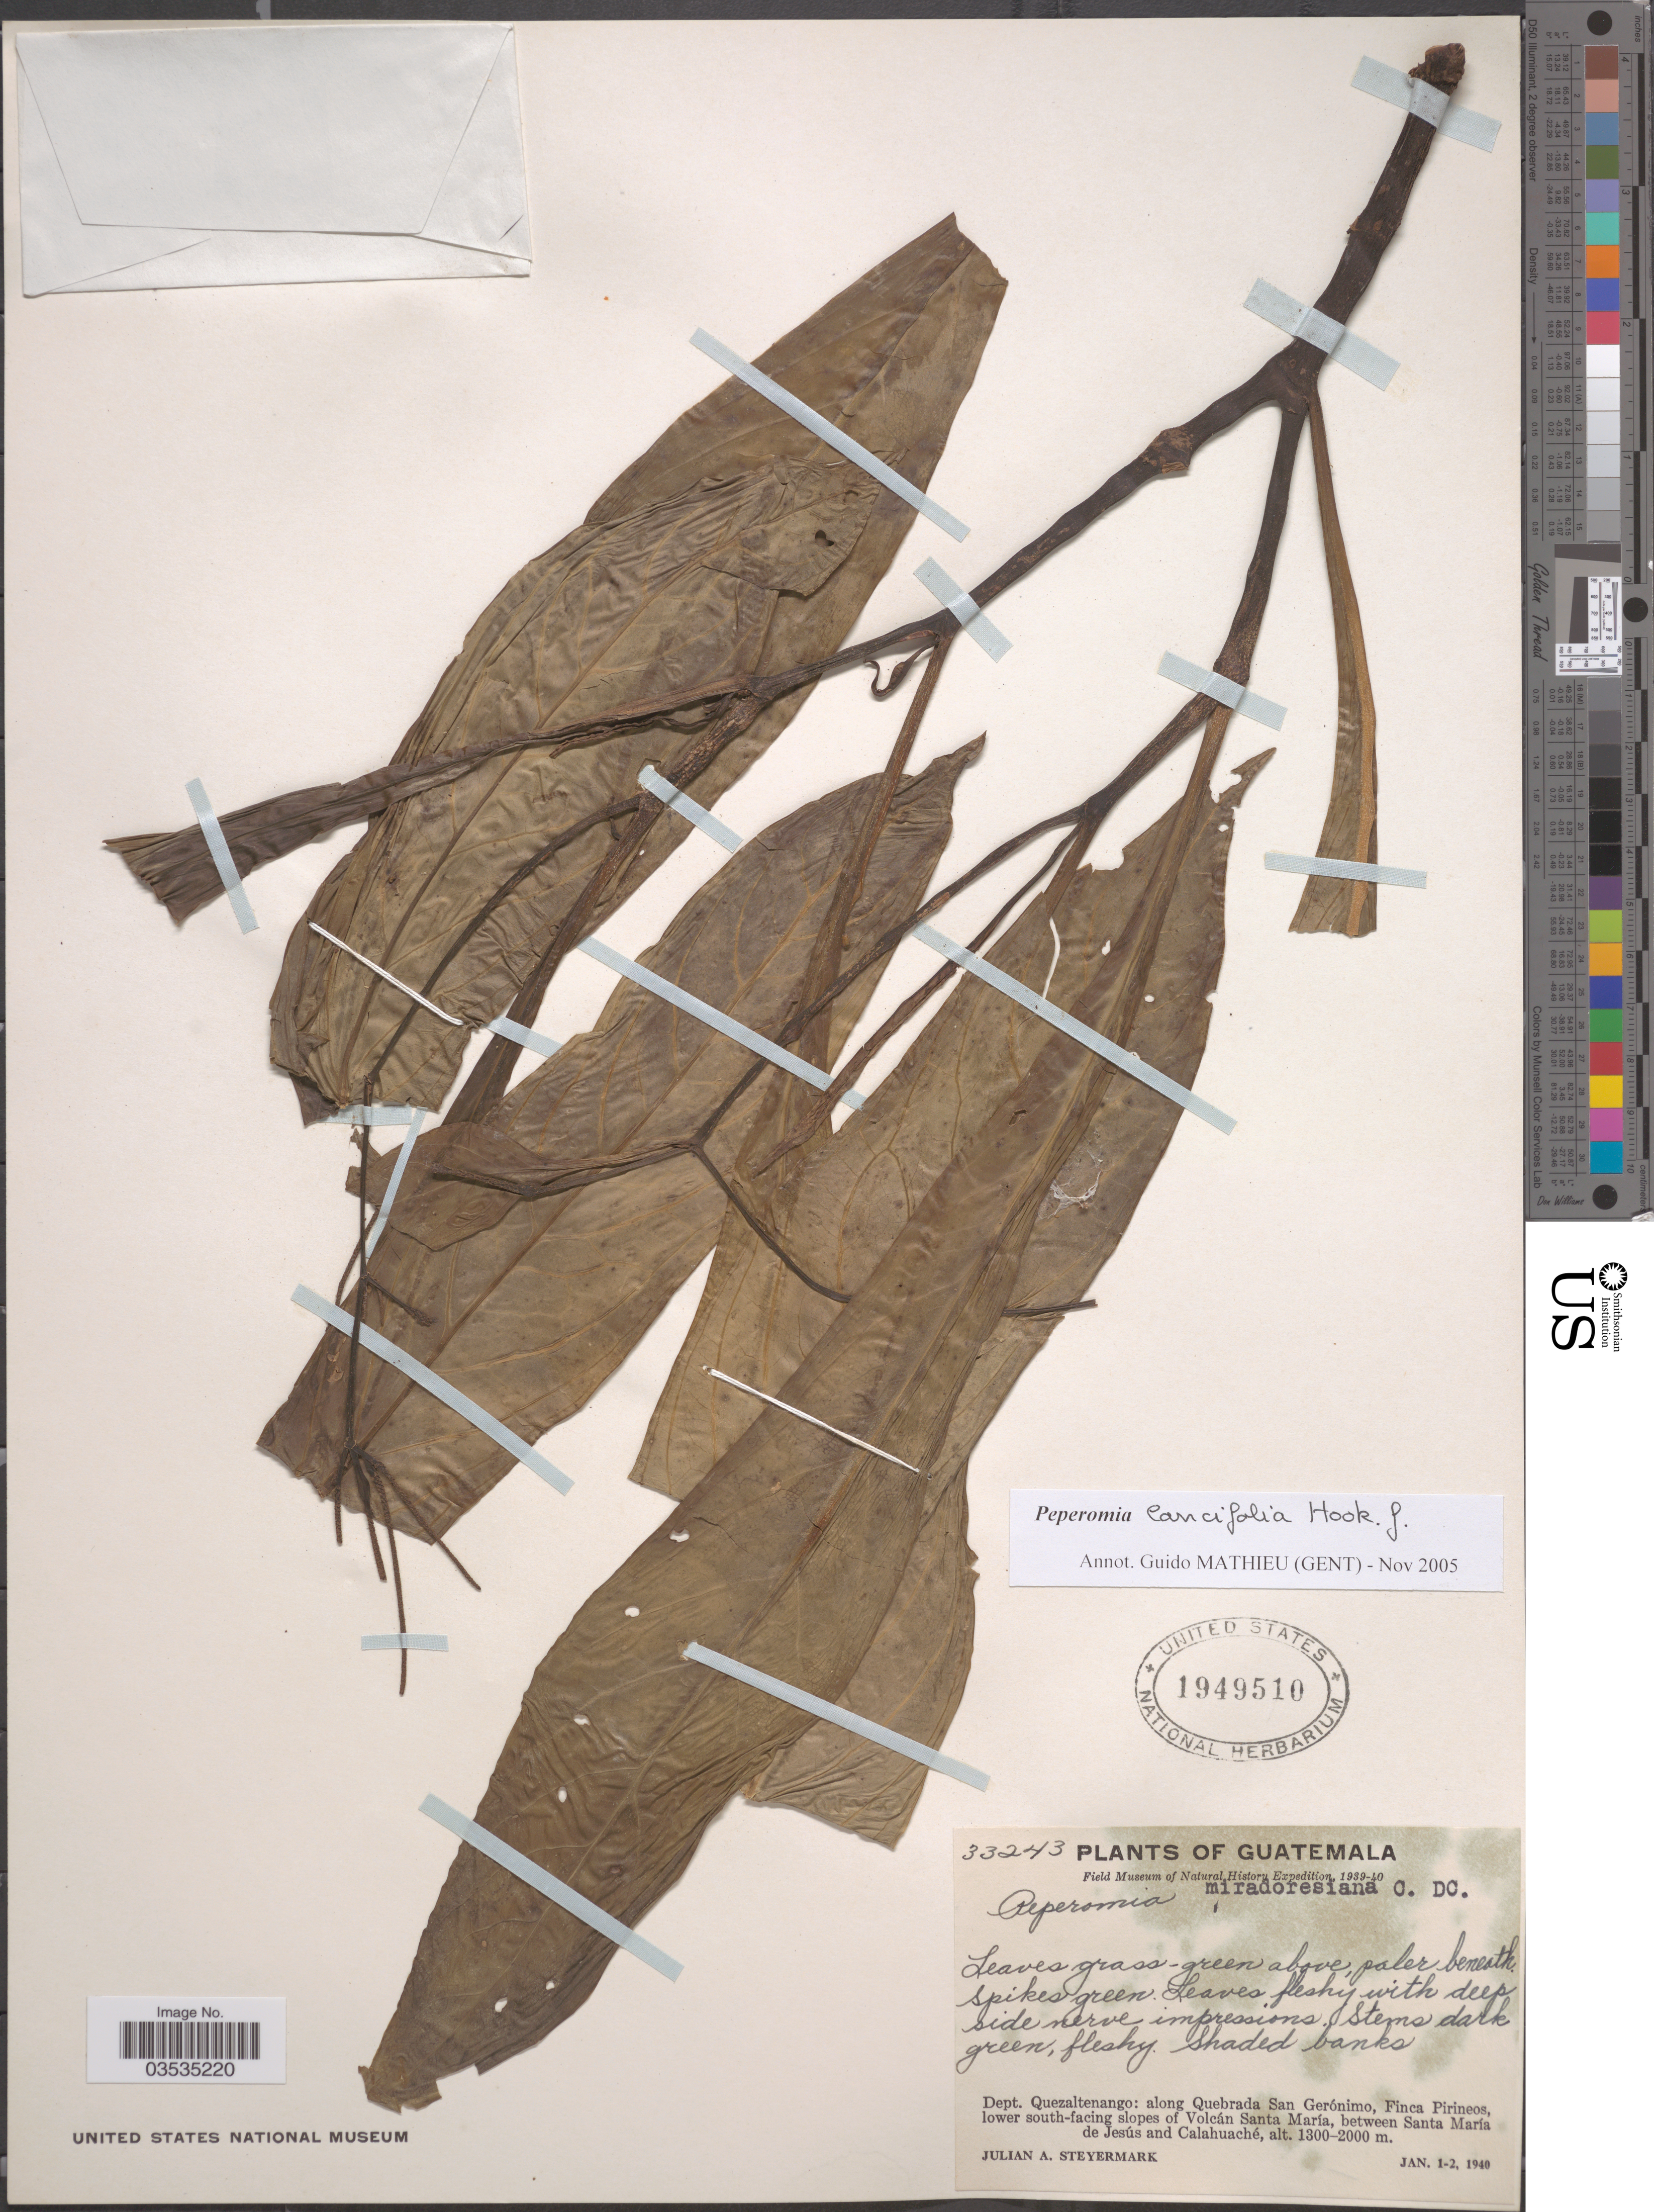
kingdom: Plantae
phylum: Tracheophyta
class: Magnoliopsida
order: Piperales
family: Piperaceae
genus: Peperomia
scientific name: Peperomia lancifolia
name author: Hook.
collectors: J. Steyermark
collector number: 33243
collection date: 1940-01-01/1940-01-02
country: Guatemala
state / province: Quetzaltenango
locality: Dept. Quezaltenango: along Quebrada San Gerónimo, Finca Pirineos, lower south-facing slopes of Volcán Santa María, between Santa María de Jesús and Calahuaché.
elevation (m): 1300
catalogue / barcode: US 1949510